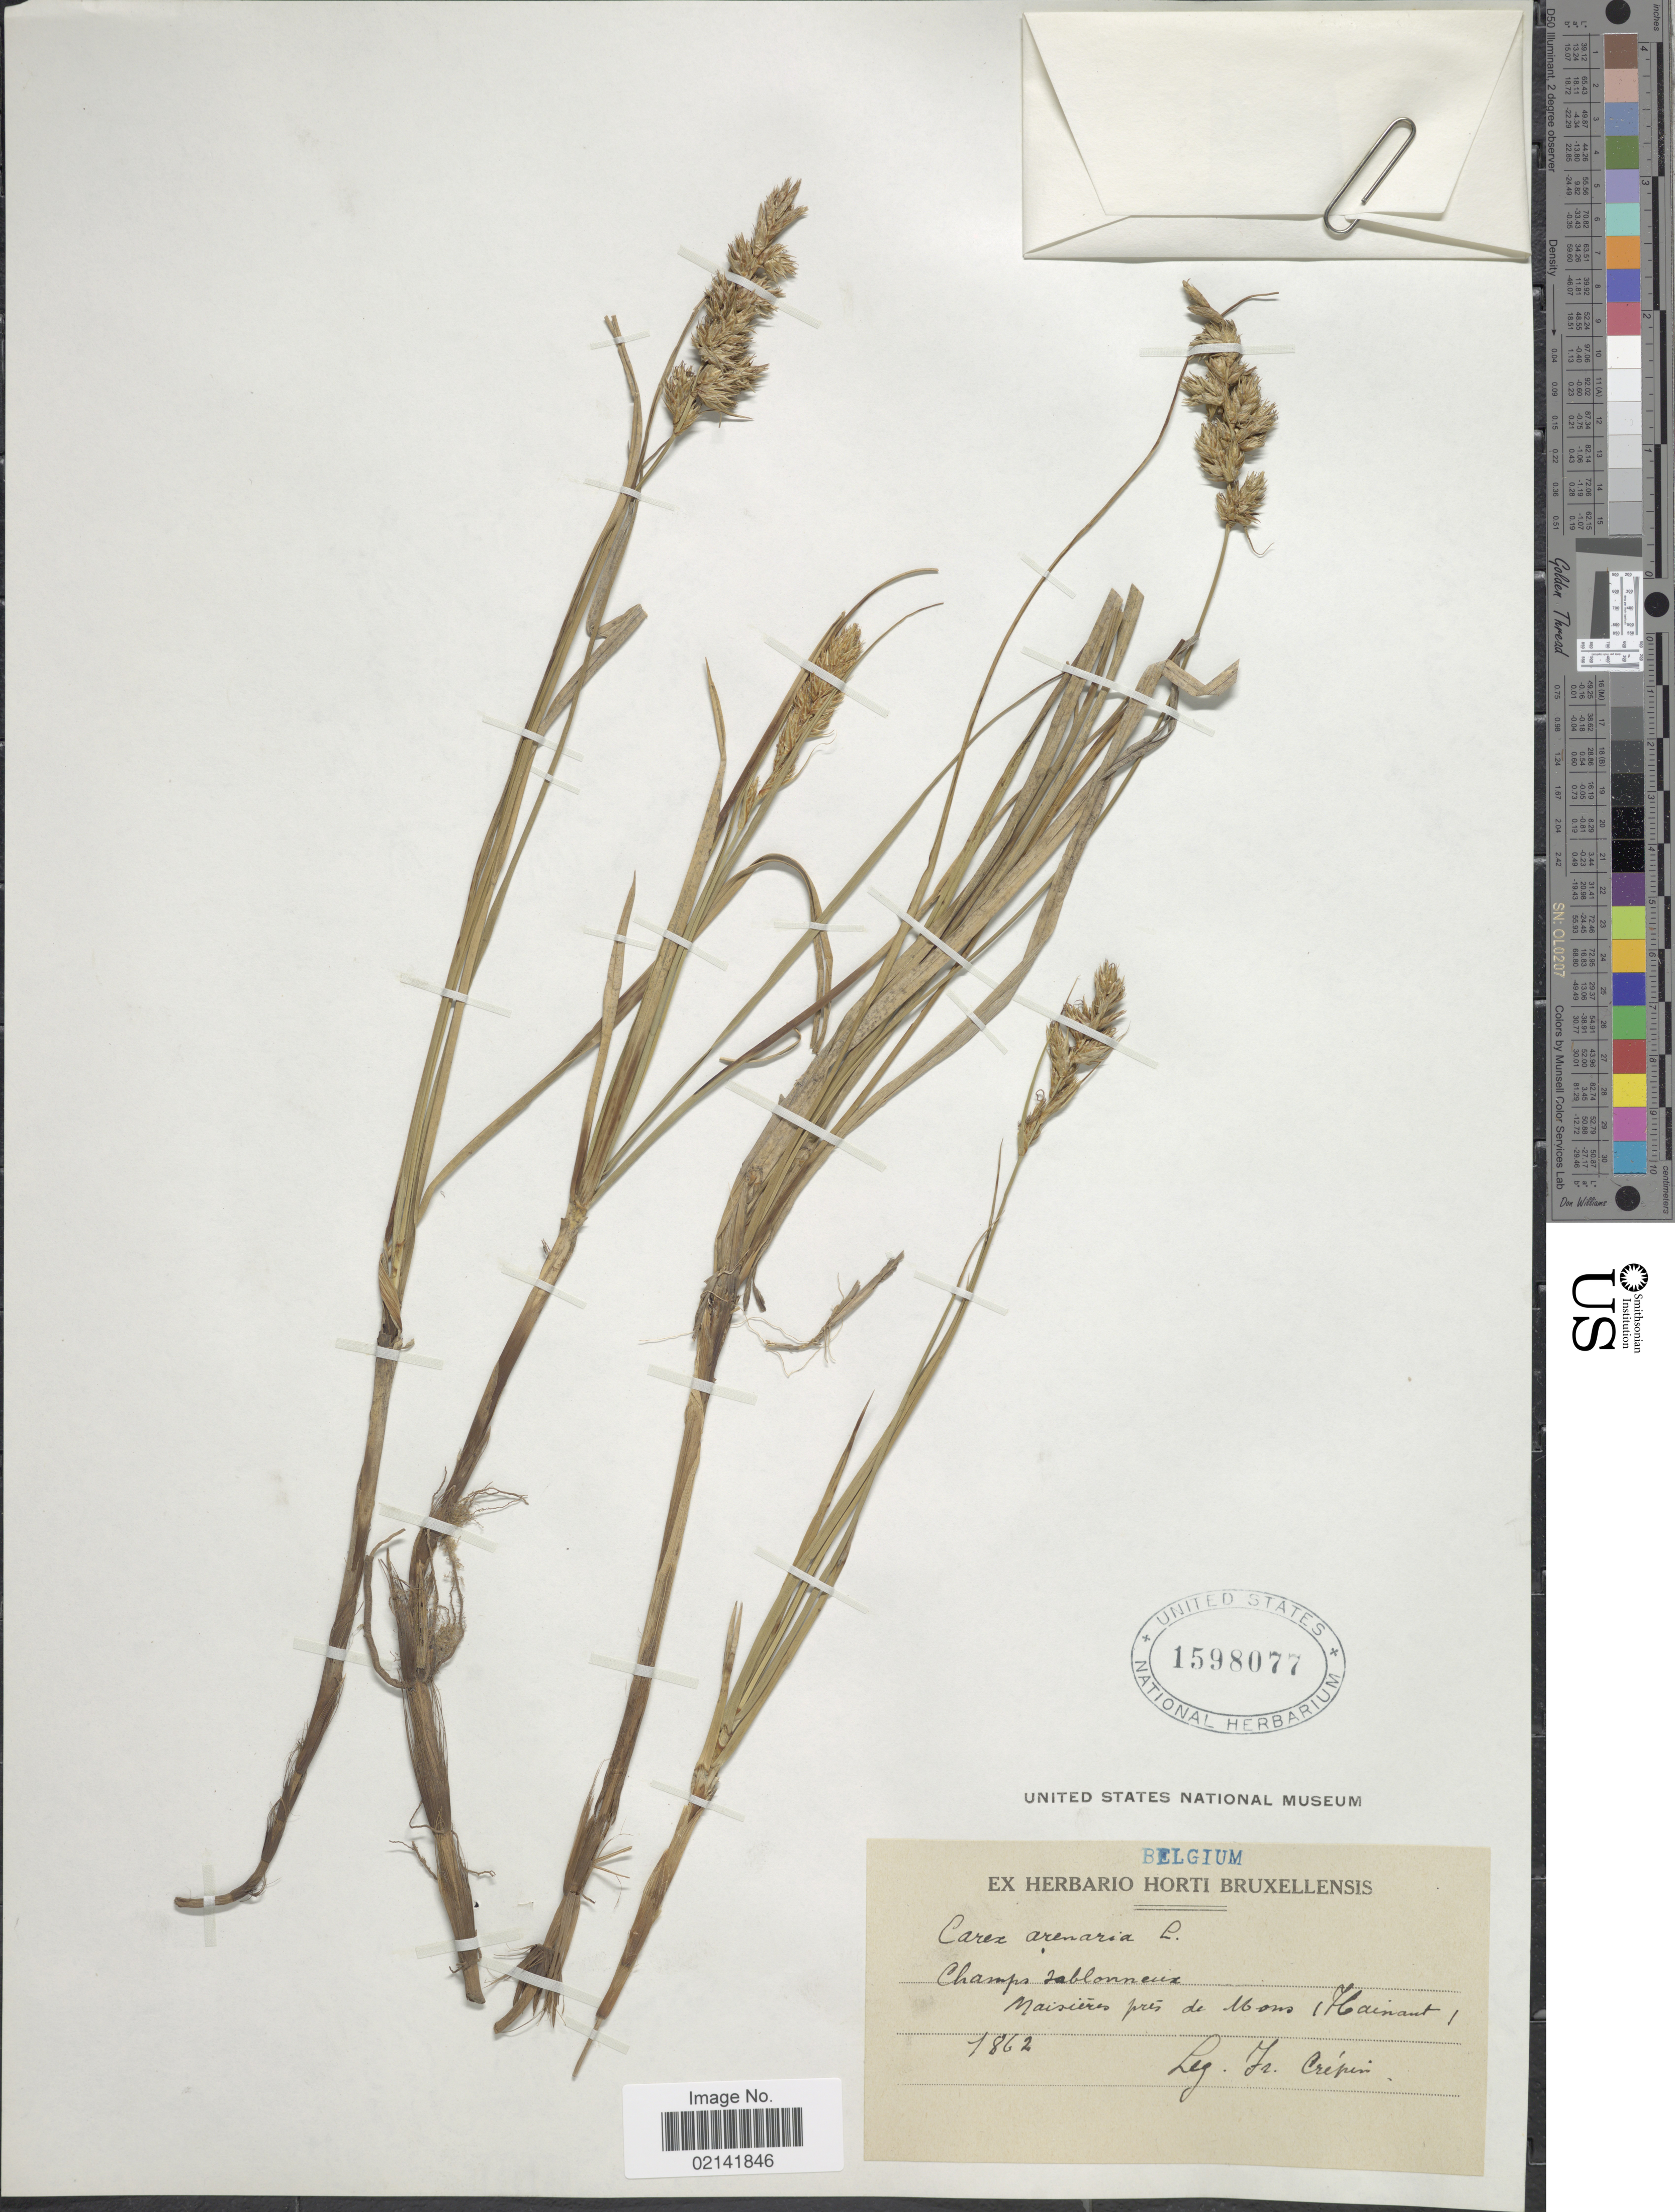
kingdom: Plantae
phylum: Tracheophyta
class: Liliopsida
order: Poales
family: Cyperaceae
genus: Carex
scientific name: Carex arenaria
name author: L.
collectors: F. Crépin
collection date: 1862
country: Belgium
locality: Champs I [illegible text]blonneux. Maisiers pres de Mons (Hainant) [interpreted]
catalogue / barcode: US 1598077